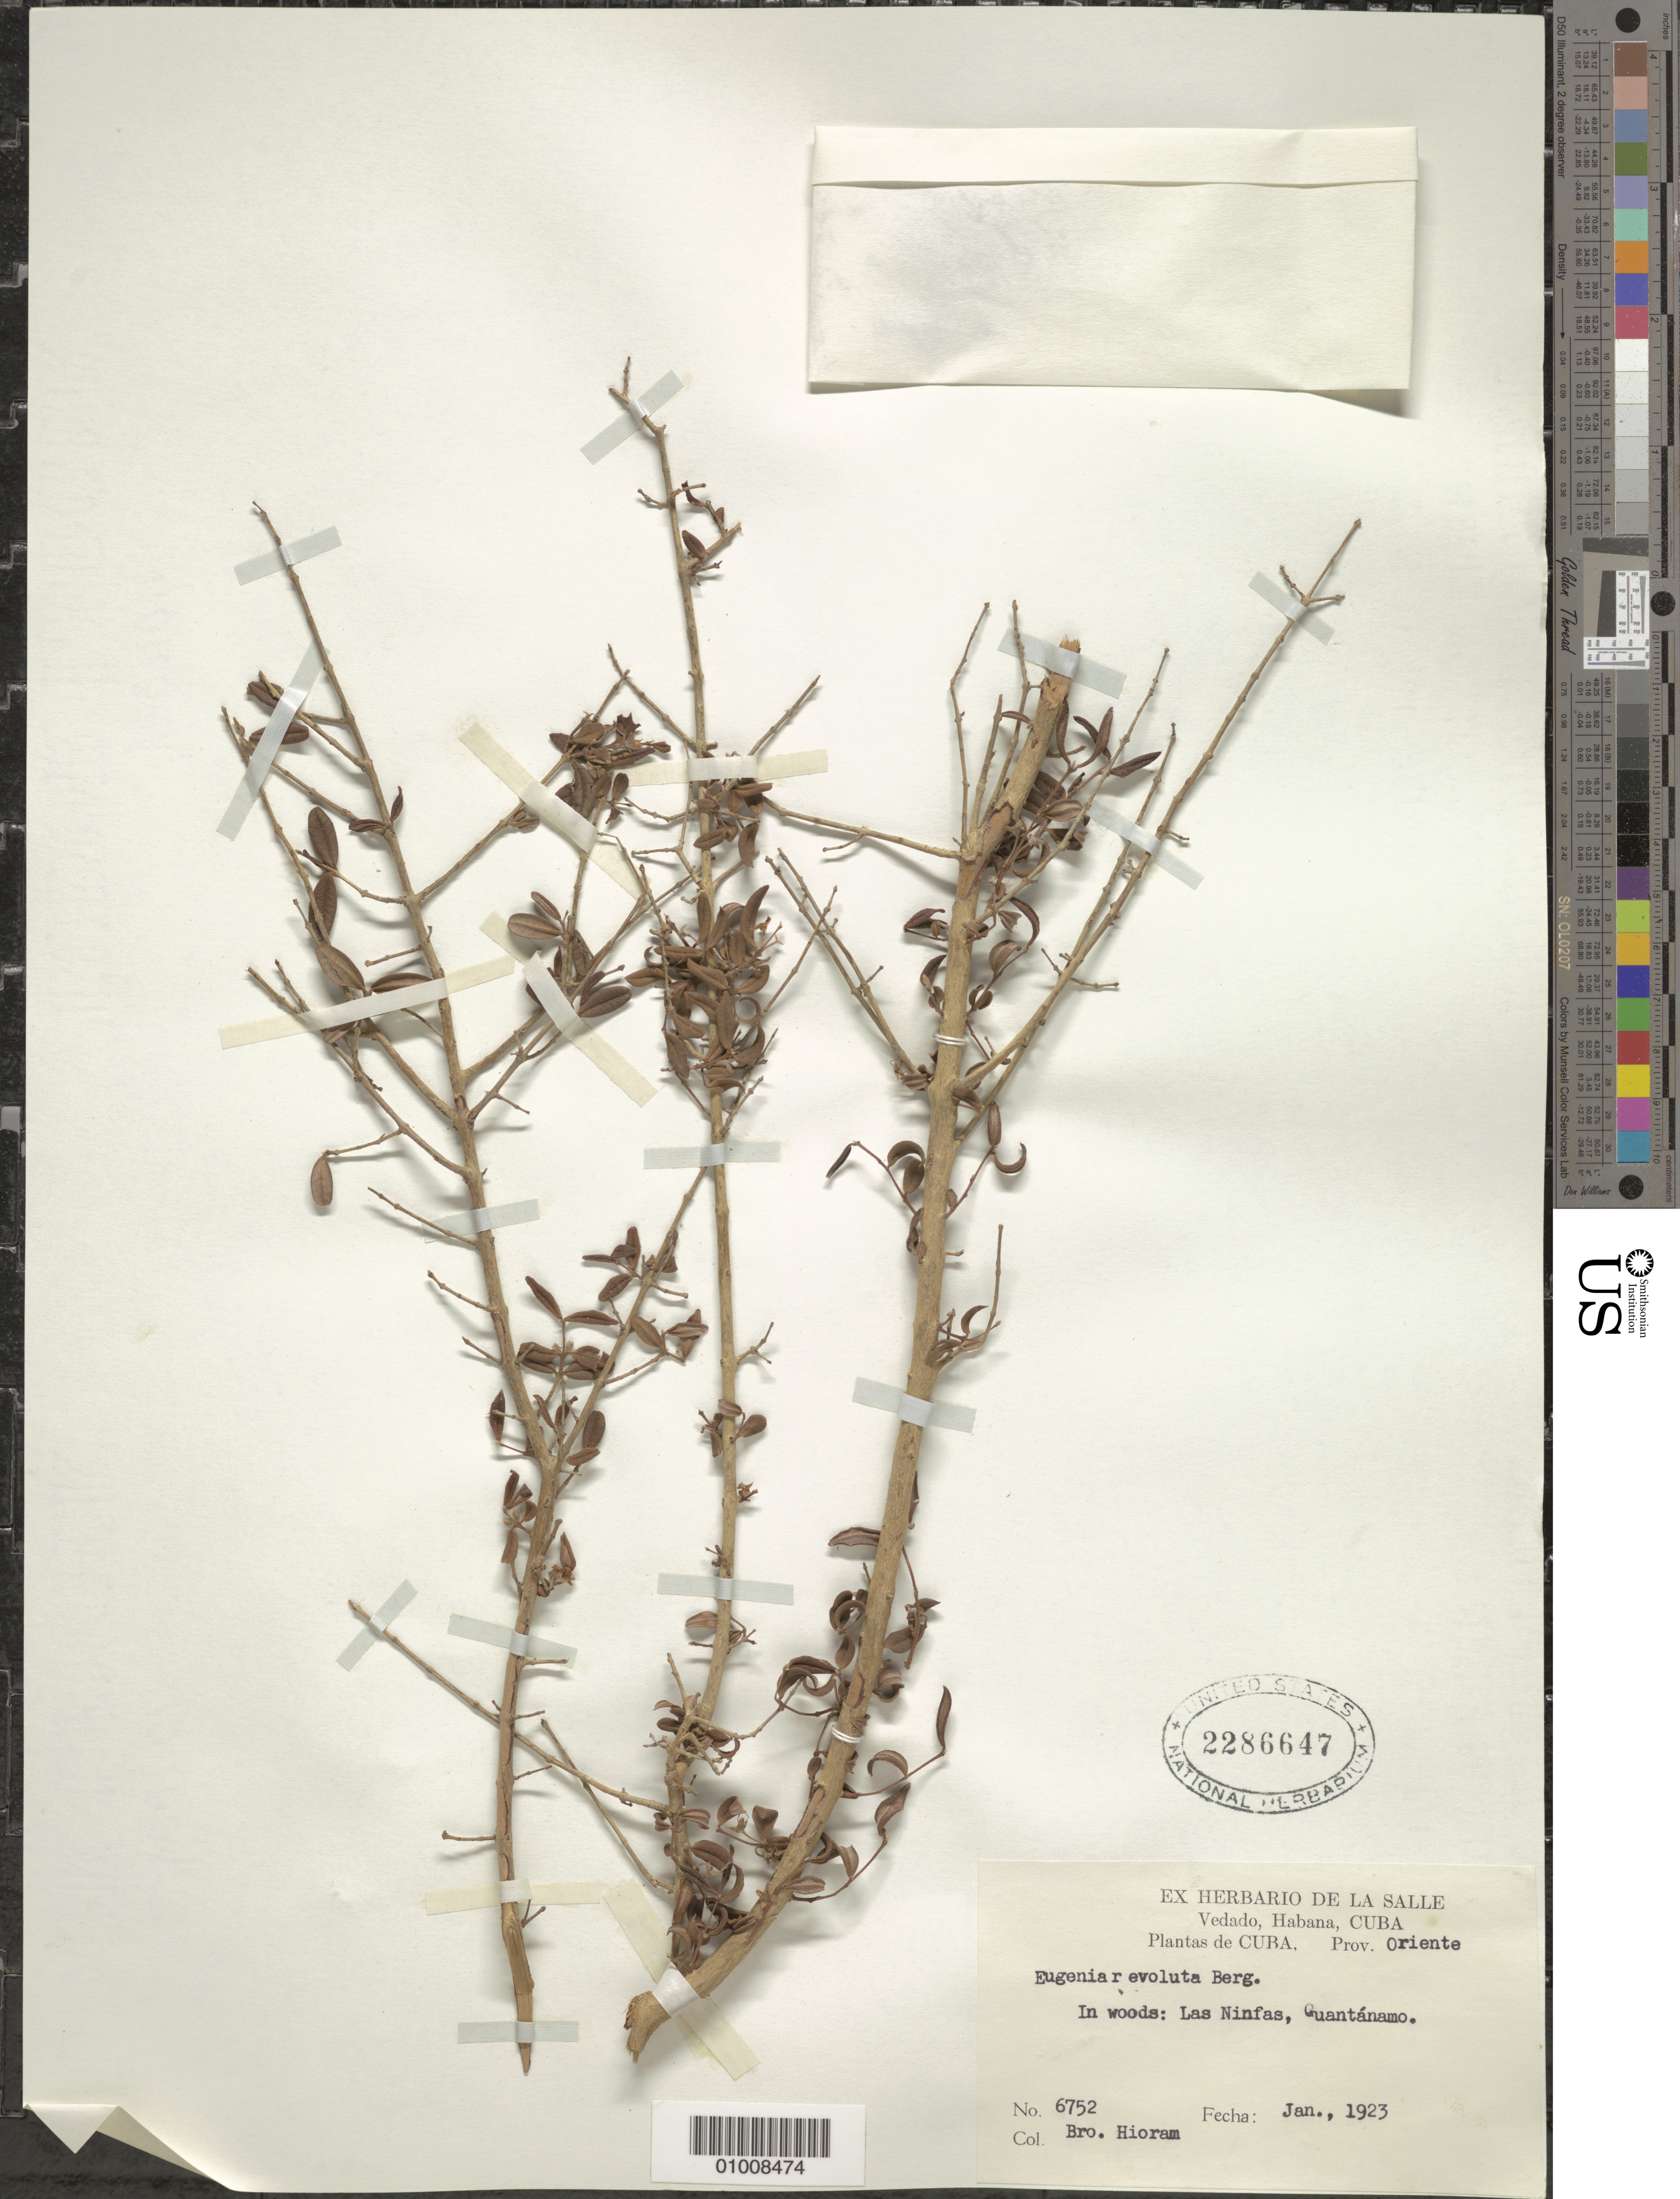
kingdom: Plantae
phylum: Tracheophyta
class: Magnoliopsida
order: Myrtales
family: Myrtaceae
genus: Eugenia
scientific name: Eugenia revoluta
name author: O. Berg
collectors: Bro. Hioram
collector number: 6752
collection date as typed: Jan 1923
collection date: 1923-01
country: Cuba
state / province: Guantanamo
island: Cuba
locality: Las Ninfas, Guantánamo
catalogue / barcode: US 2286647